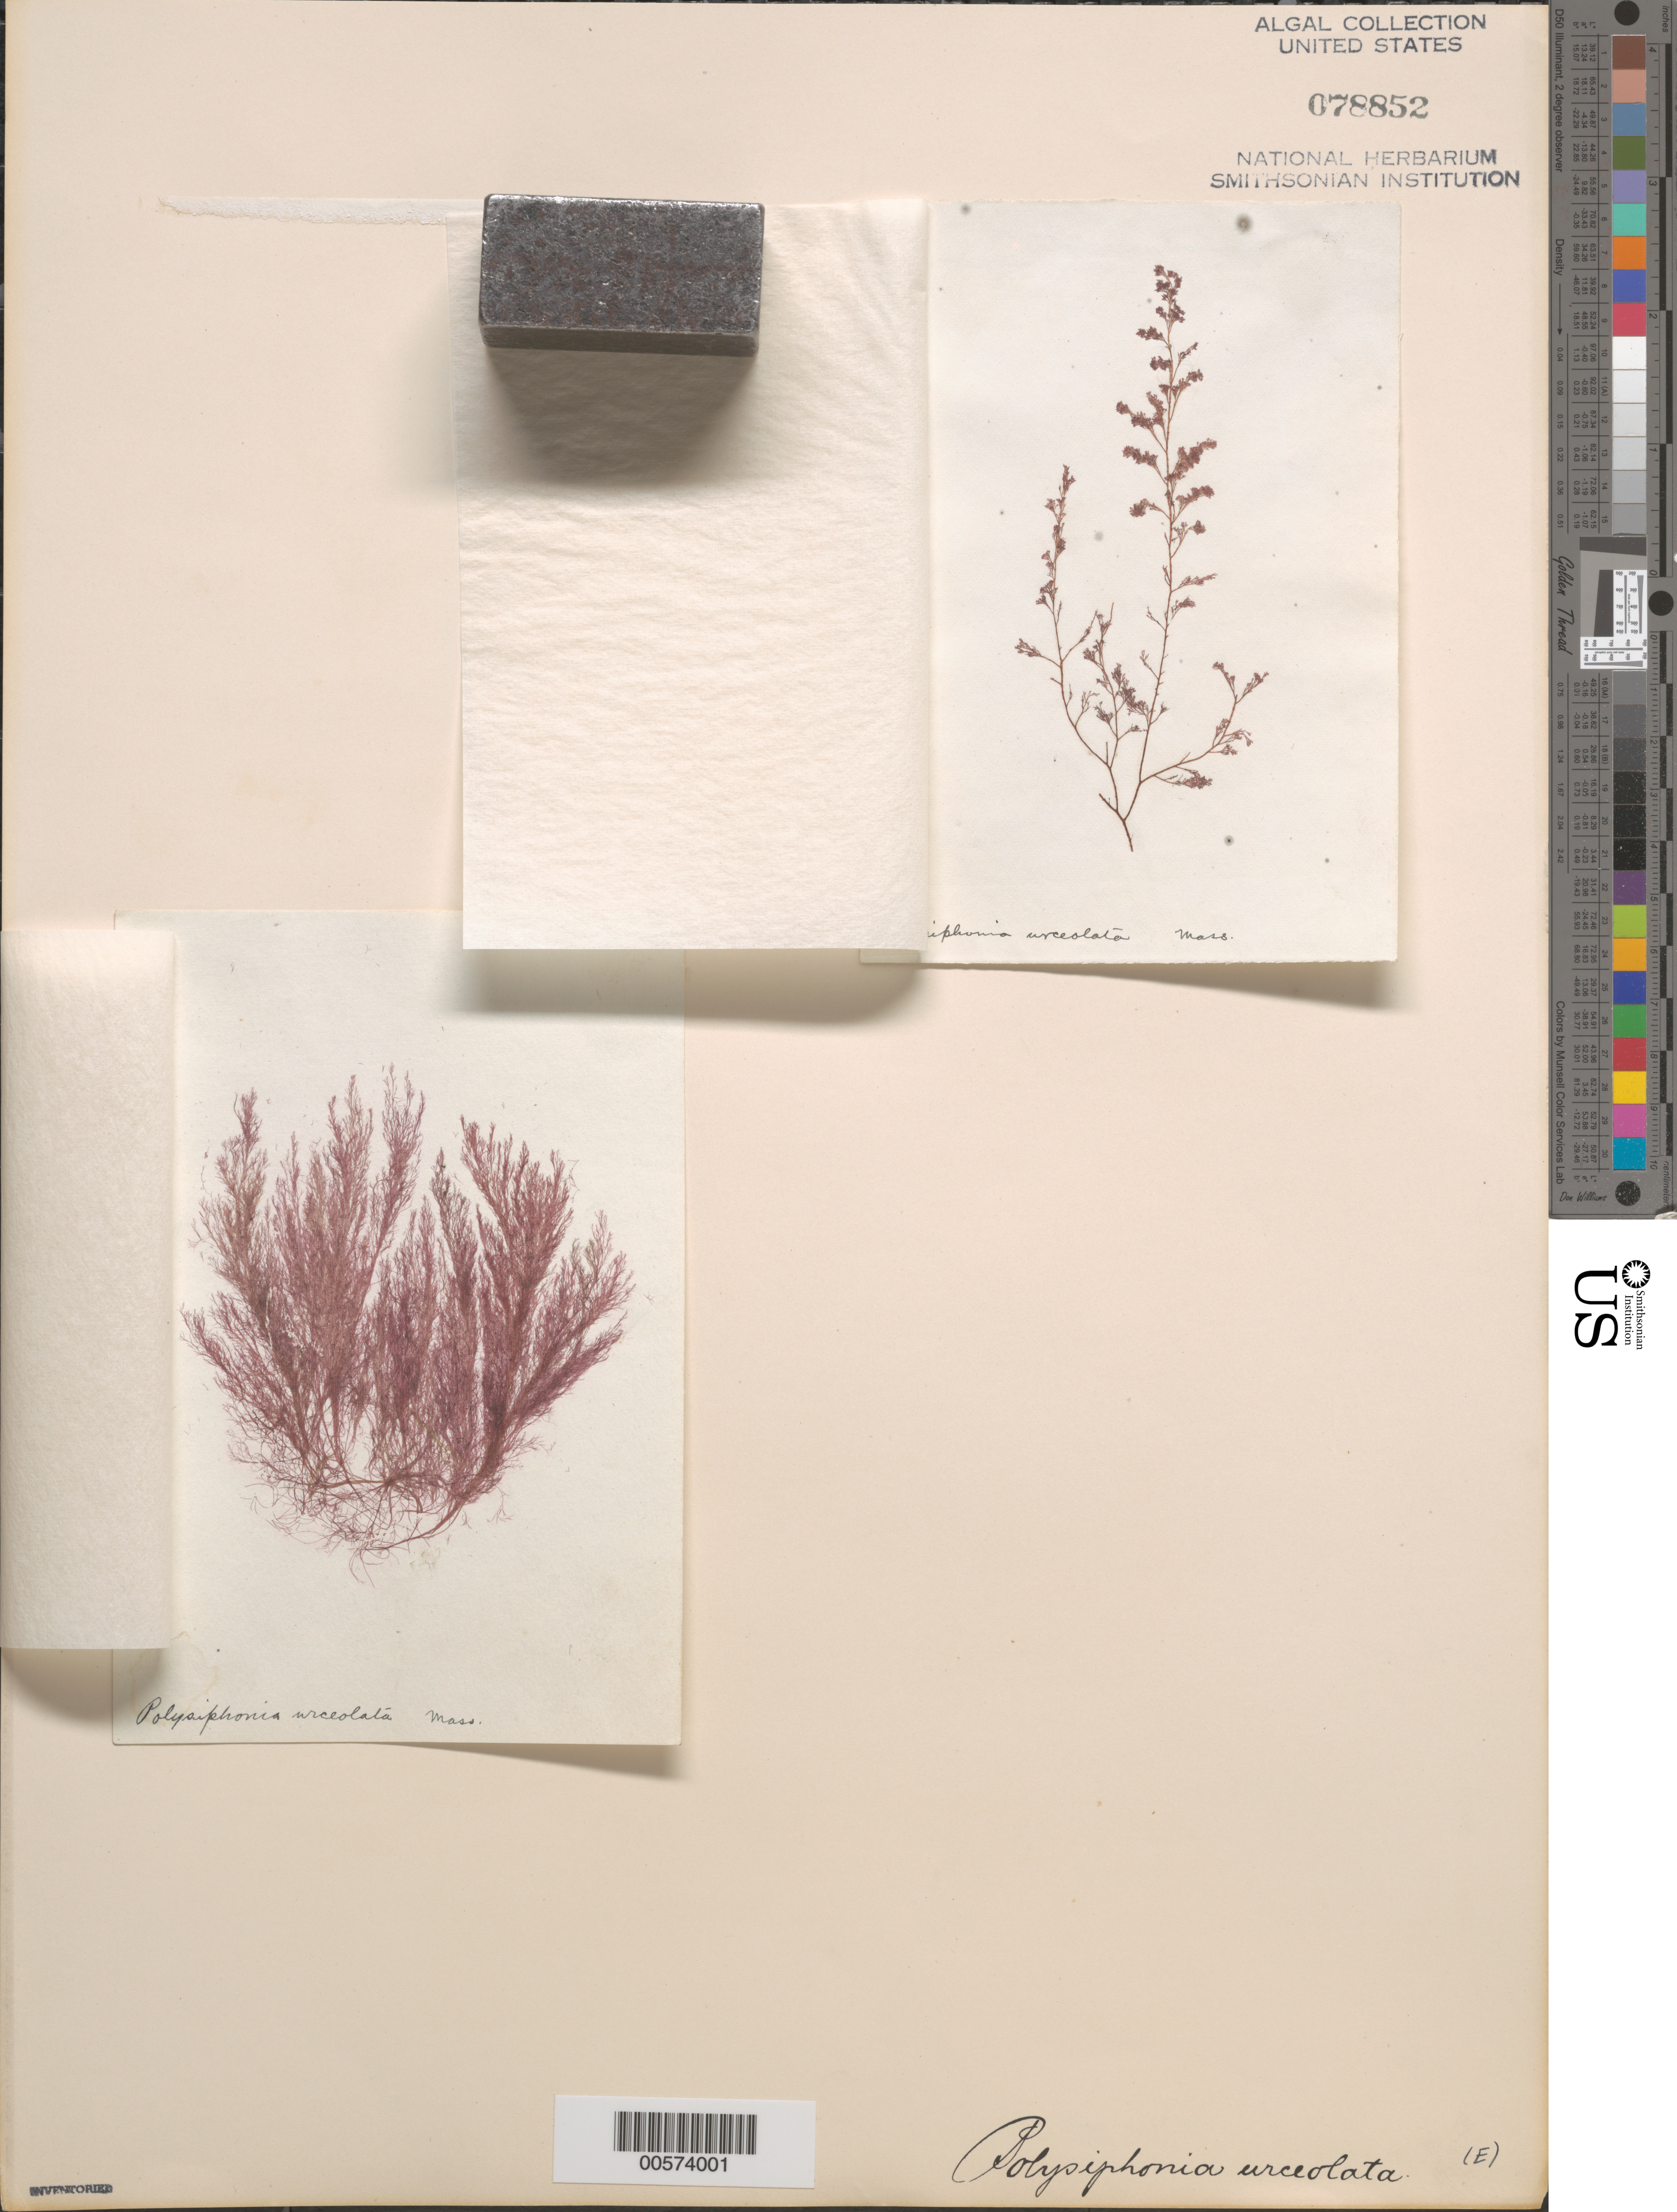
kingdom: Plantae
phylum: Rhodophyta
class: Florideophyceae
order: Ceramiales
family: Rhodomelaceae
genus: Polysiphonia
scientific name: Polysiphonia urceolata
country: United States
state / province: Massachusetts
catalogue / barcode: US 78852